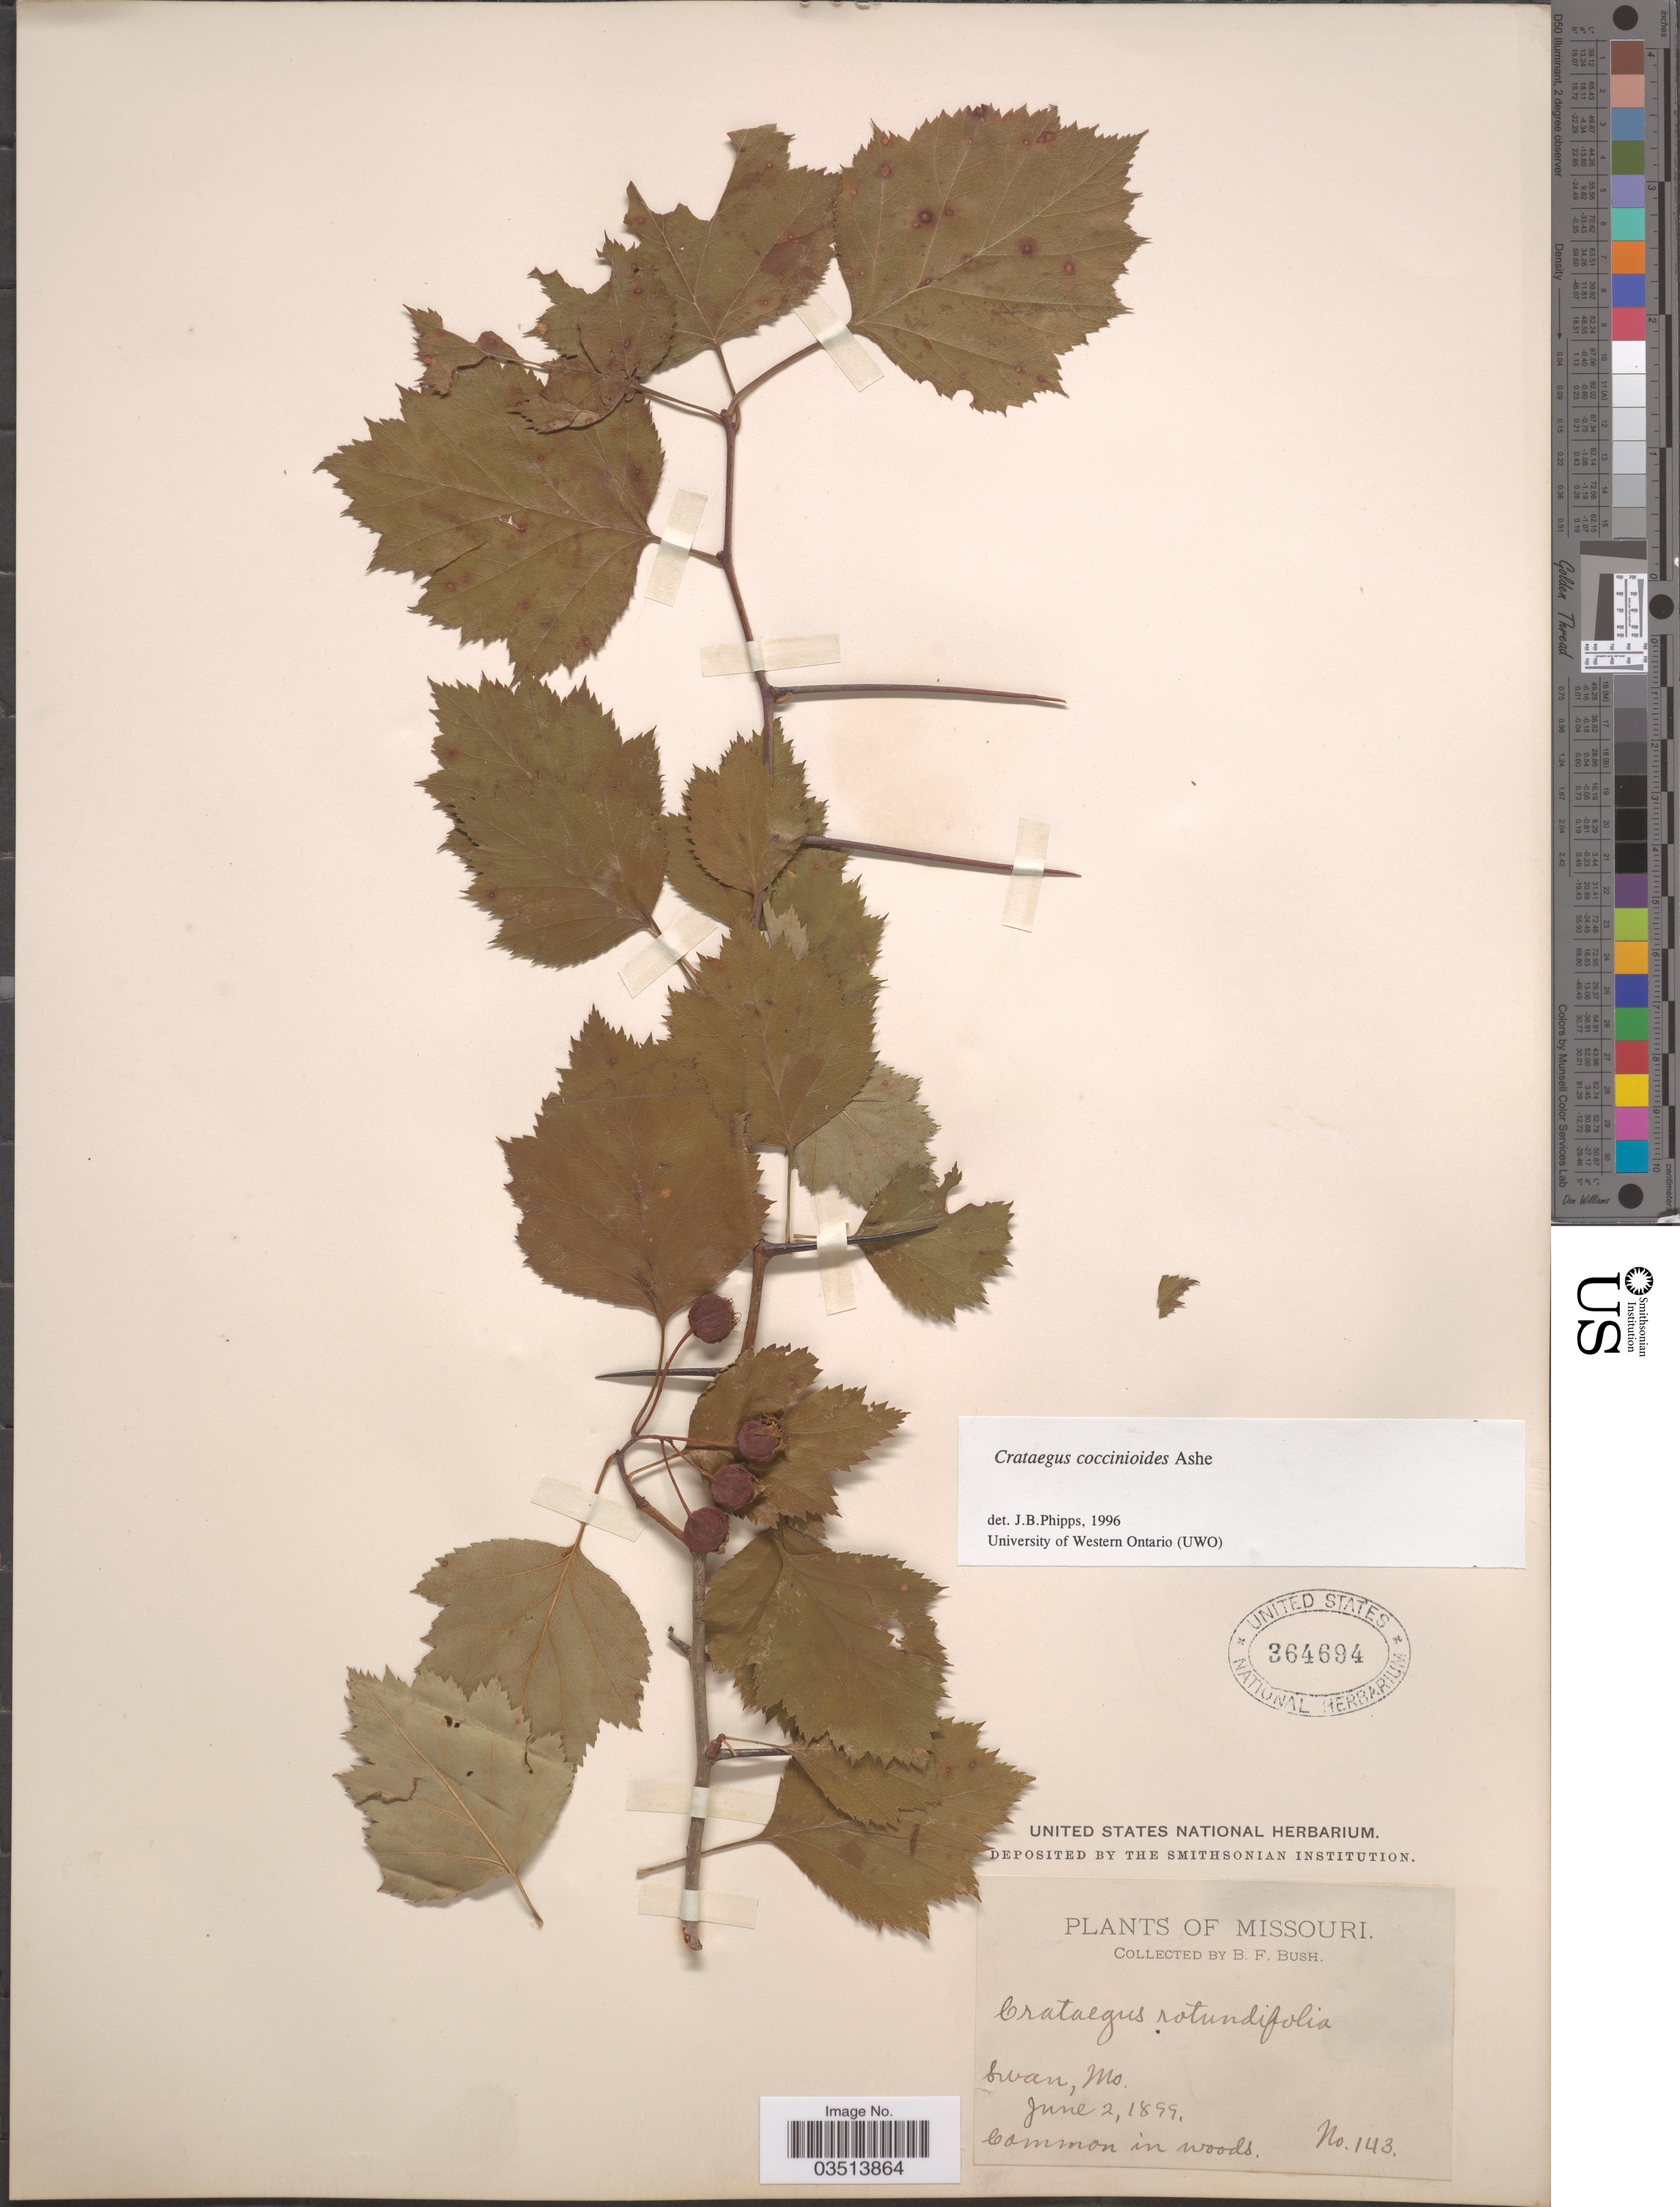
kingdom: Plantae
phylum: Tracheophyta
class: Magnoliopsida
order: Rosales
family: Rosaceae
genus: Crataegus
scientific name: Crataegus coccinioides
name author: Ashe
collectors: B. F. Bush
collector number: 143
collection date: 1899-06-02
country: United States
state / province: Missouri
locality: Swan.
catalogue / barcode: US 364694